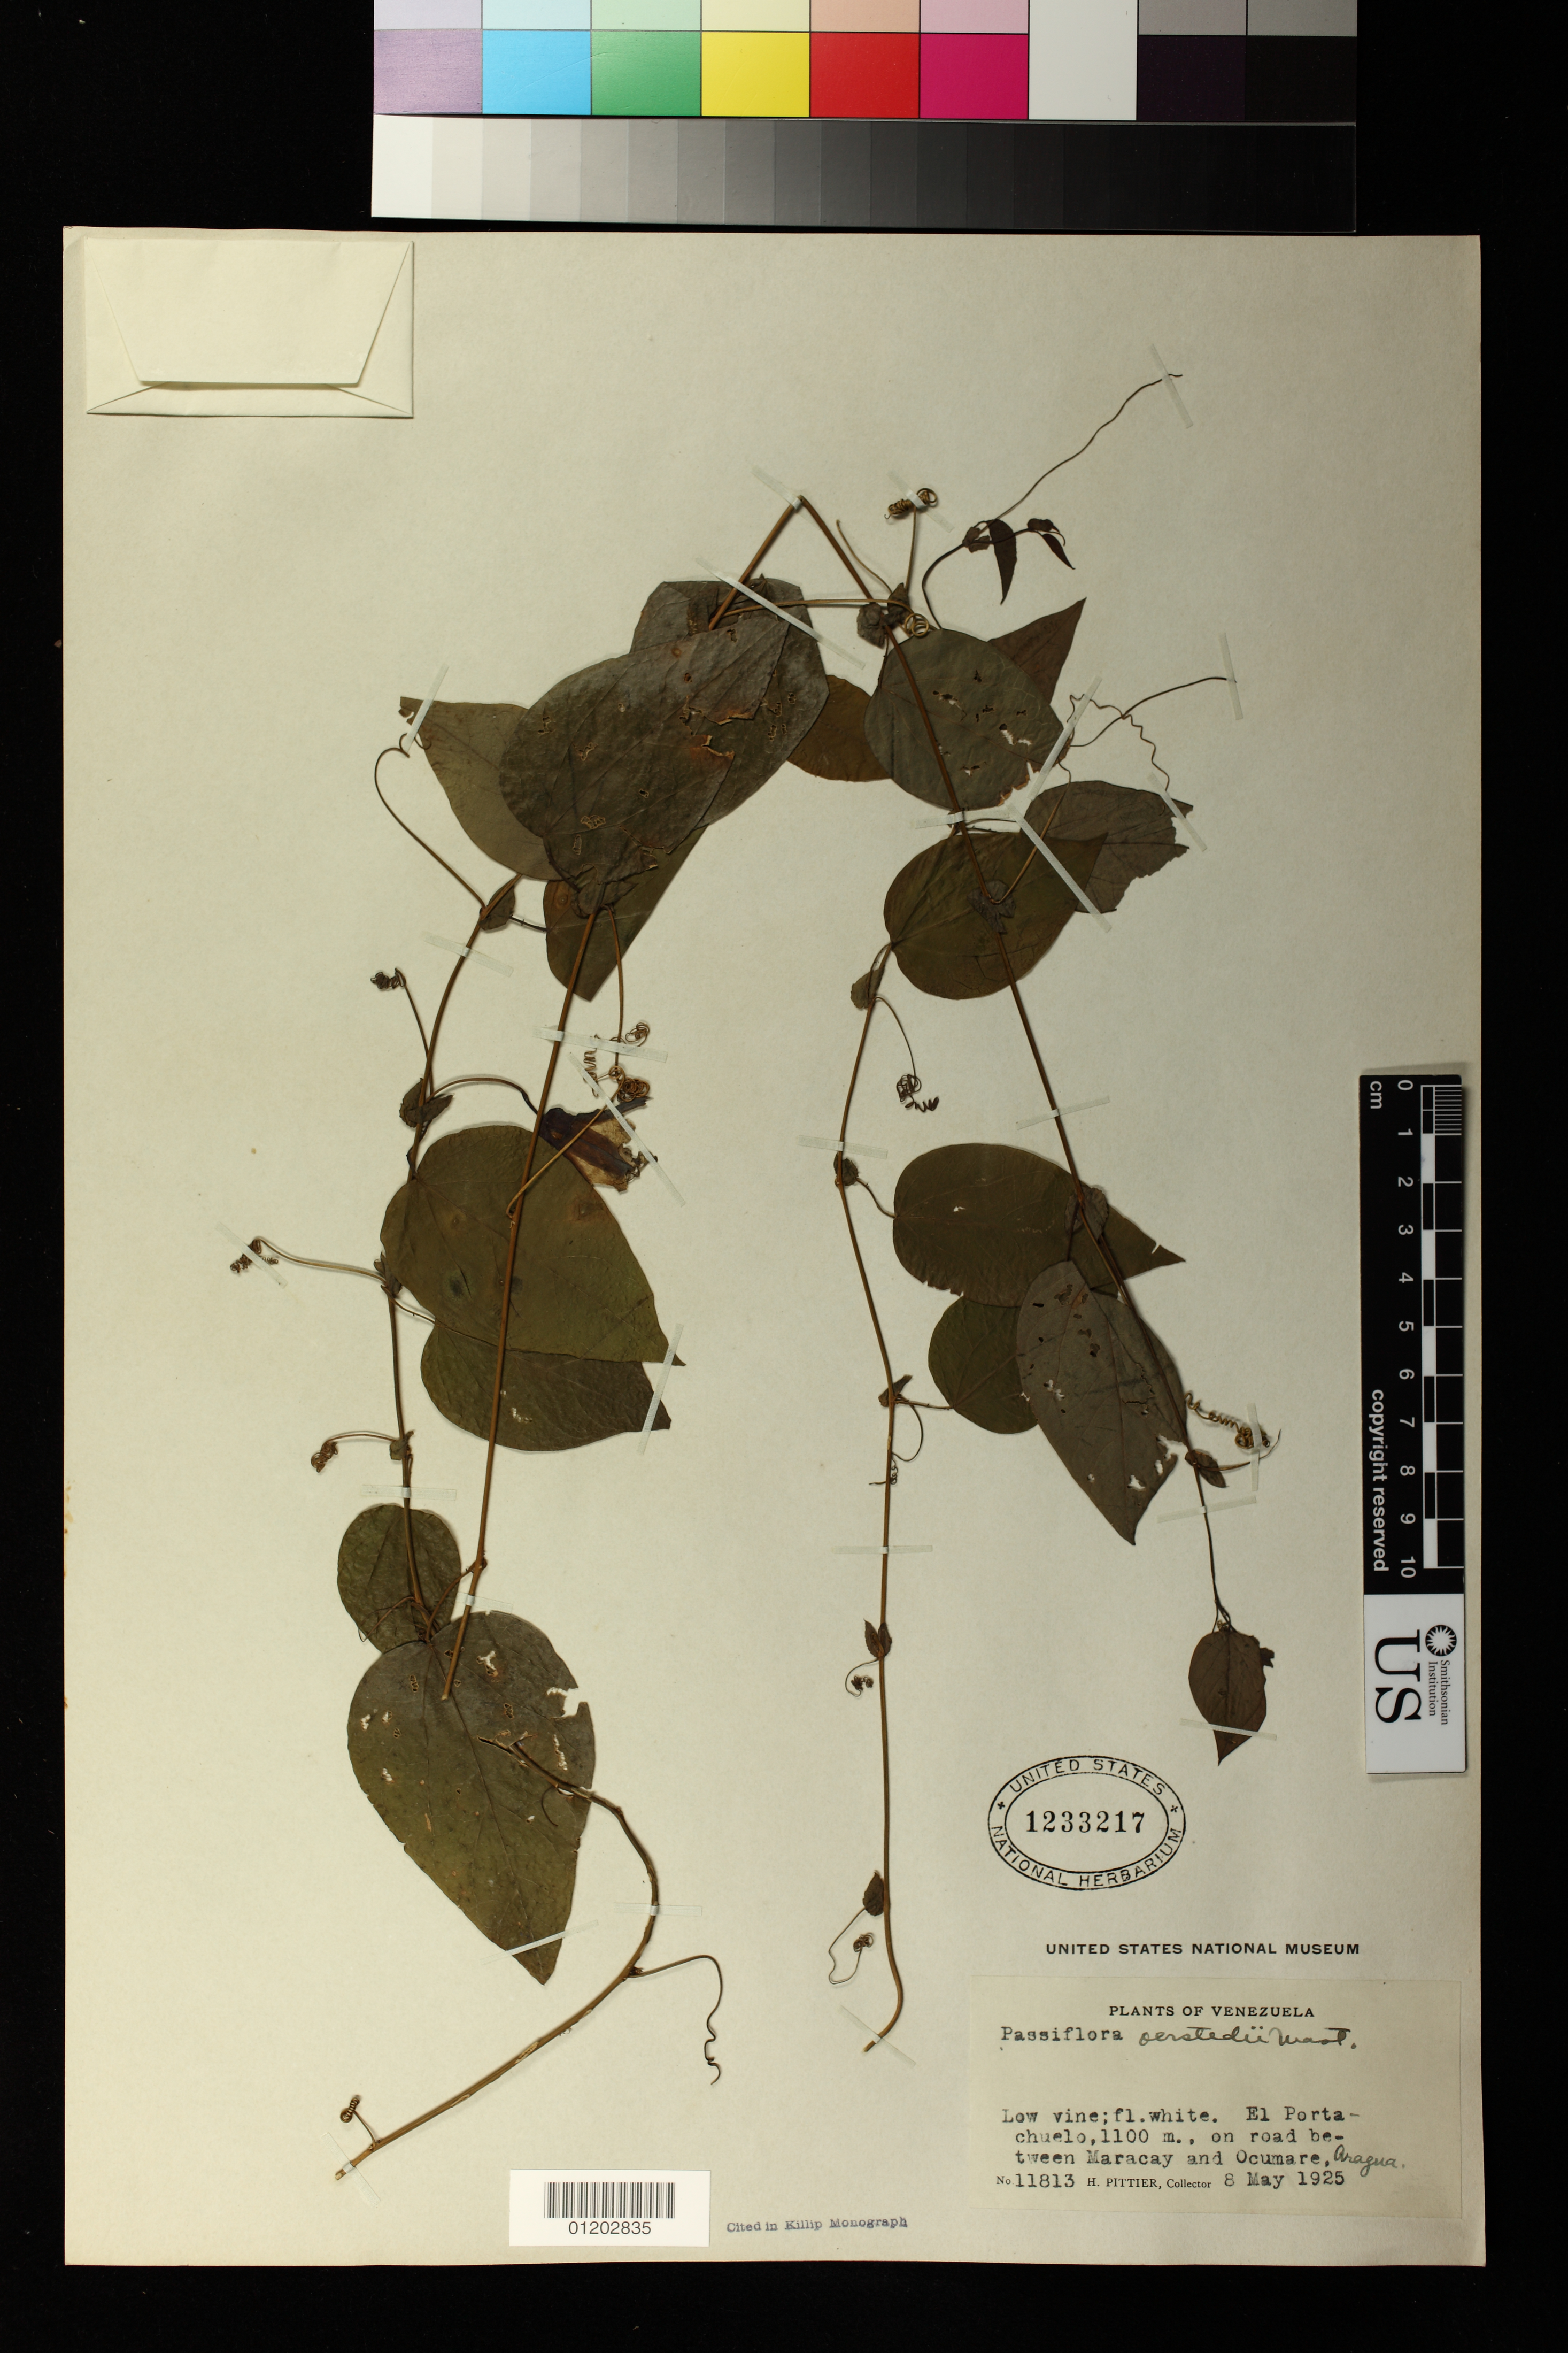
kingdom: Plantae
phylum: Tracheophyta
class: Magnoliopsida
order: Malpighiales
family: Passifloraceae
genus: Passiflora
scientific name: Passiflora oerstedii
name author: Mast. in Mart.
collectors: H. F. Pittier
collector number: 11813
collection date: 1925-05-08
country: Venezuela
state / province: Aragua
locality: El Portachuelo, on road between Maracay and Ocumare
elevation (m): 1100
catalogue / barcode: US 1233217